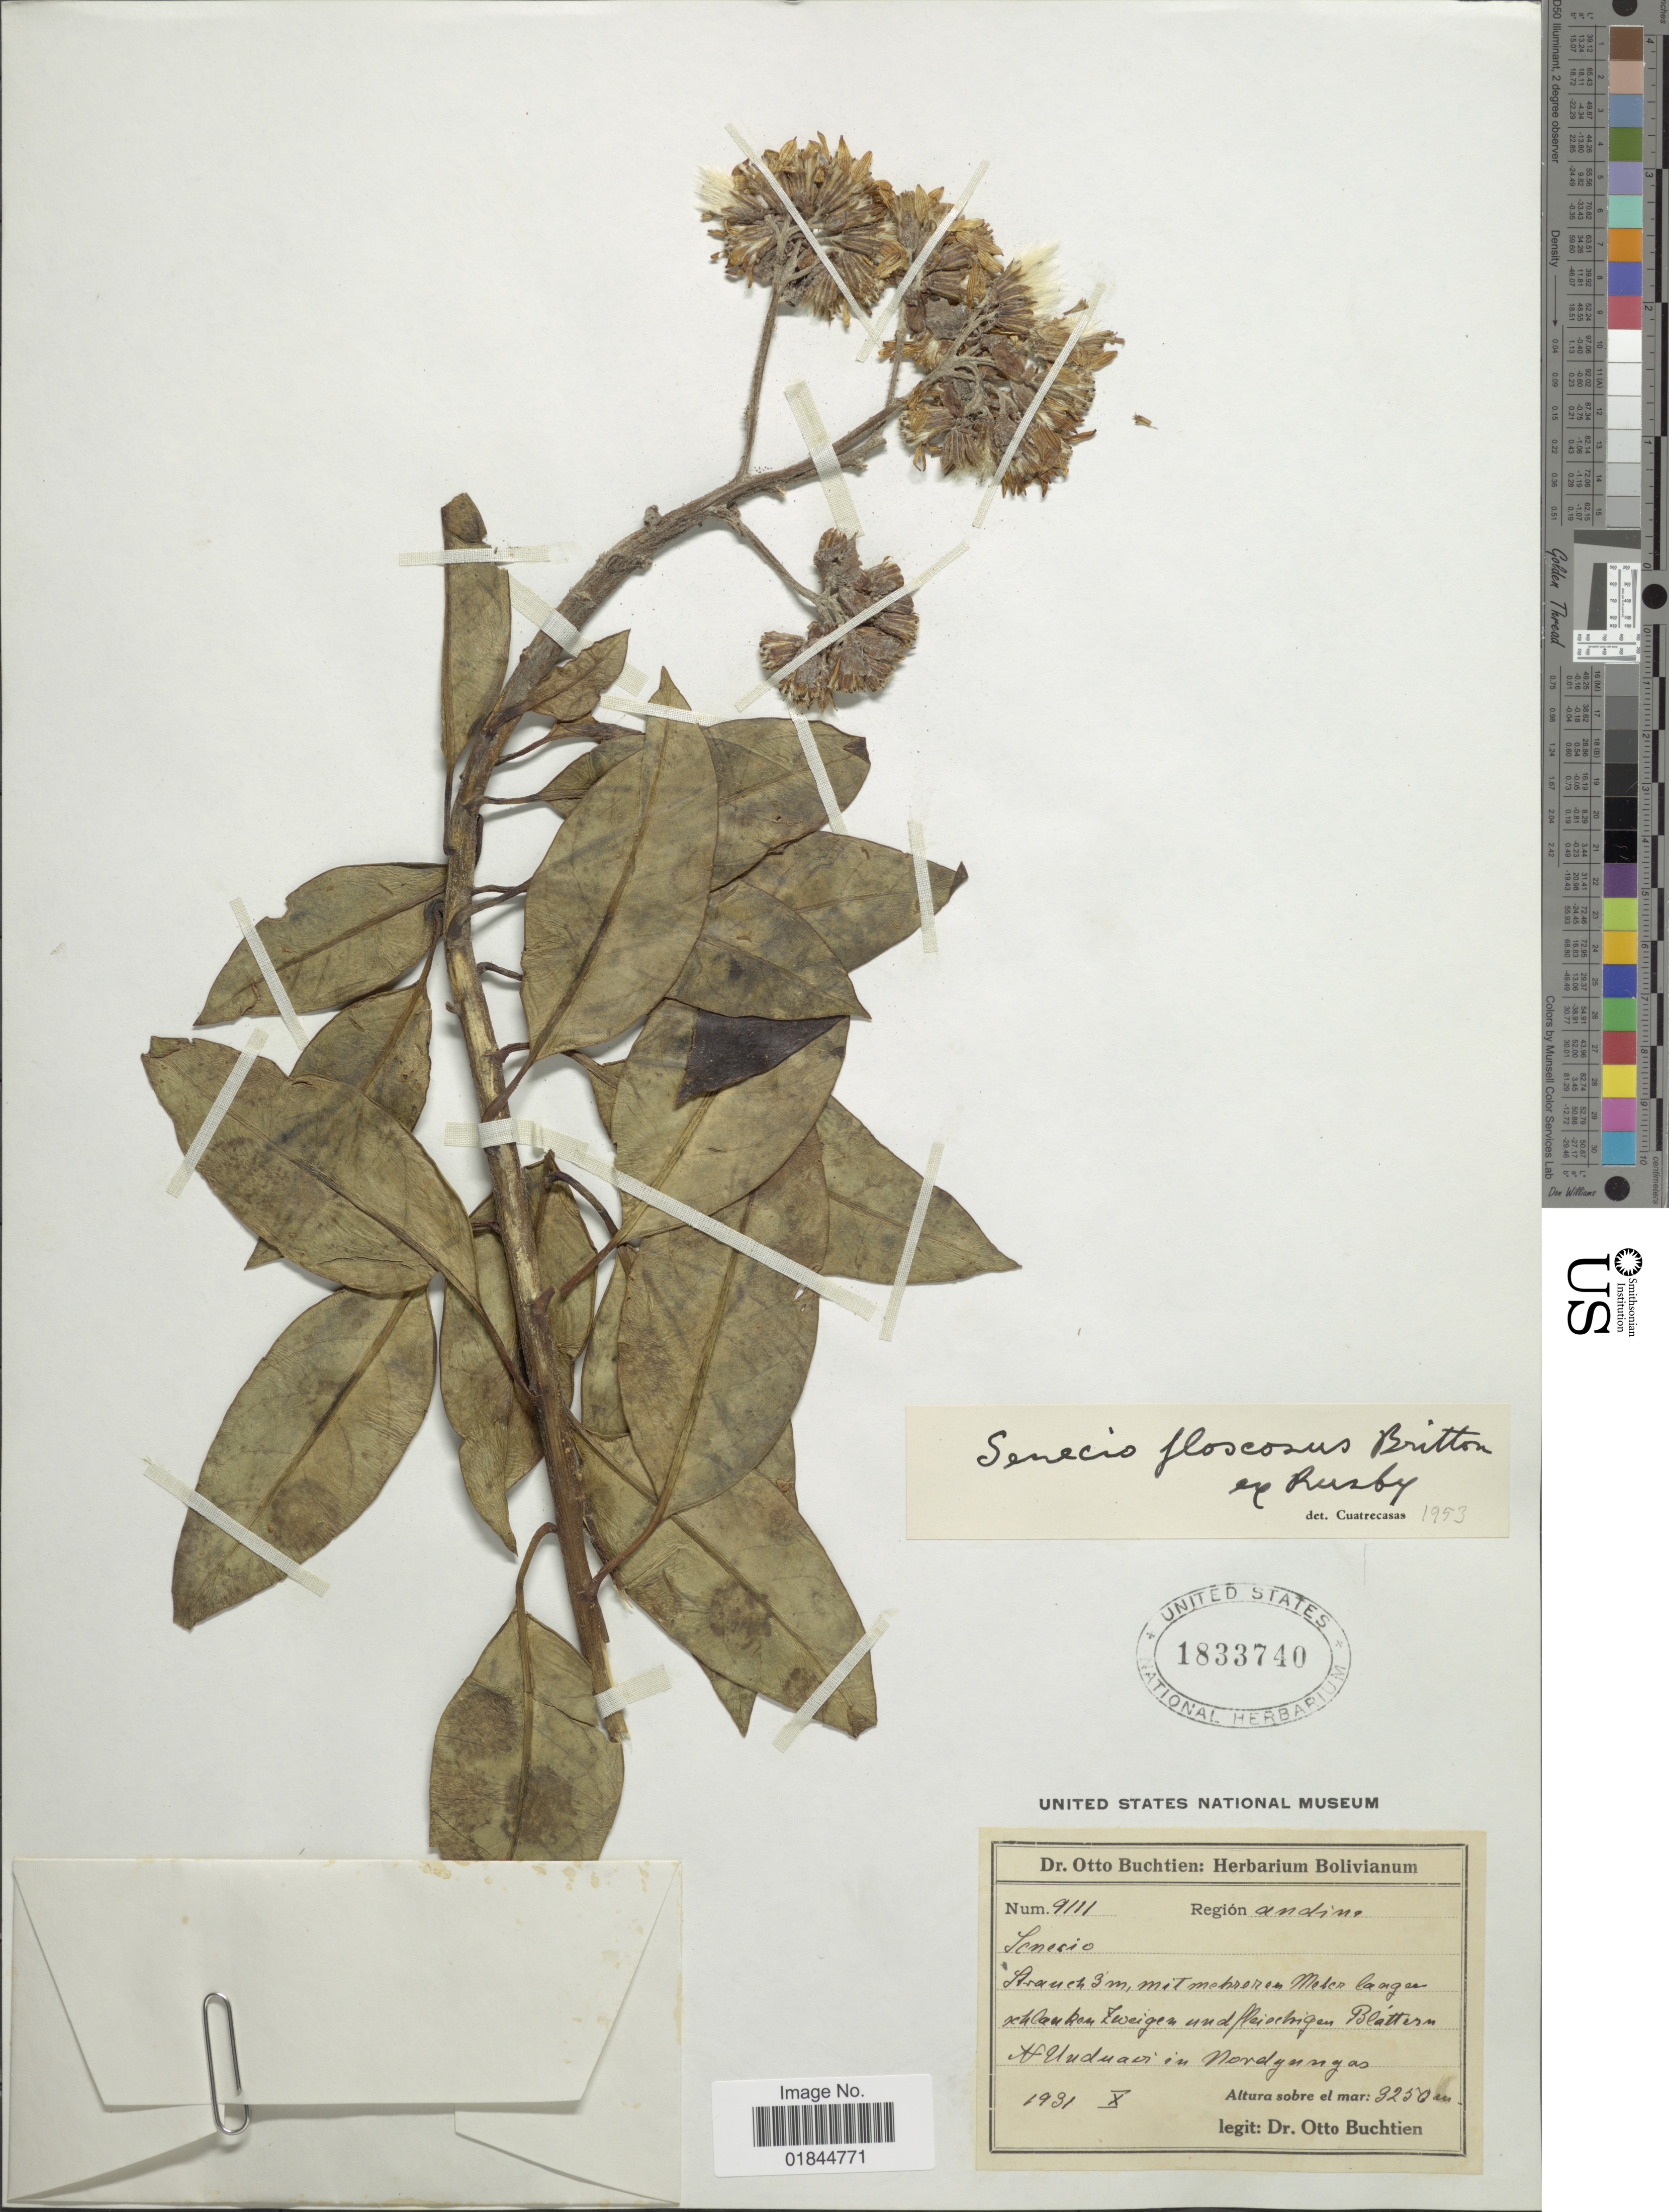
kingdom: Plantae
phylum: Tracheophyta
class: Magnoliopsida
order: Asterales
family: Asteraceae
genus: Pentacalia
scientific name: Pentacalia floccosa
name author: (Britton) Cuatrec.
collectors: O. Buchtien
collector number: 9111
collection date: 1931-10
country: Bolivia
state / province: La Paz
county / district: Nor Yungas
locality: Unduavi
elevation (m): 3250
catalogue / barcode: US 1833740